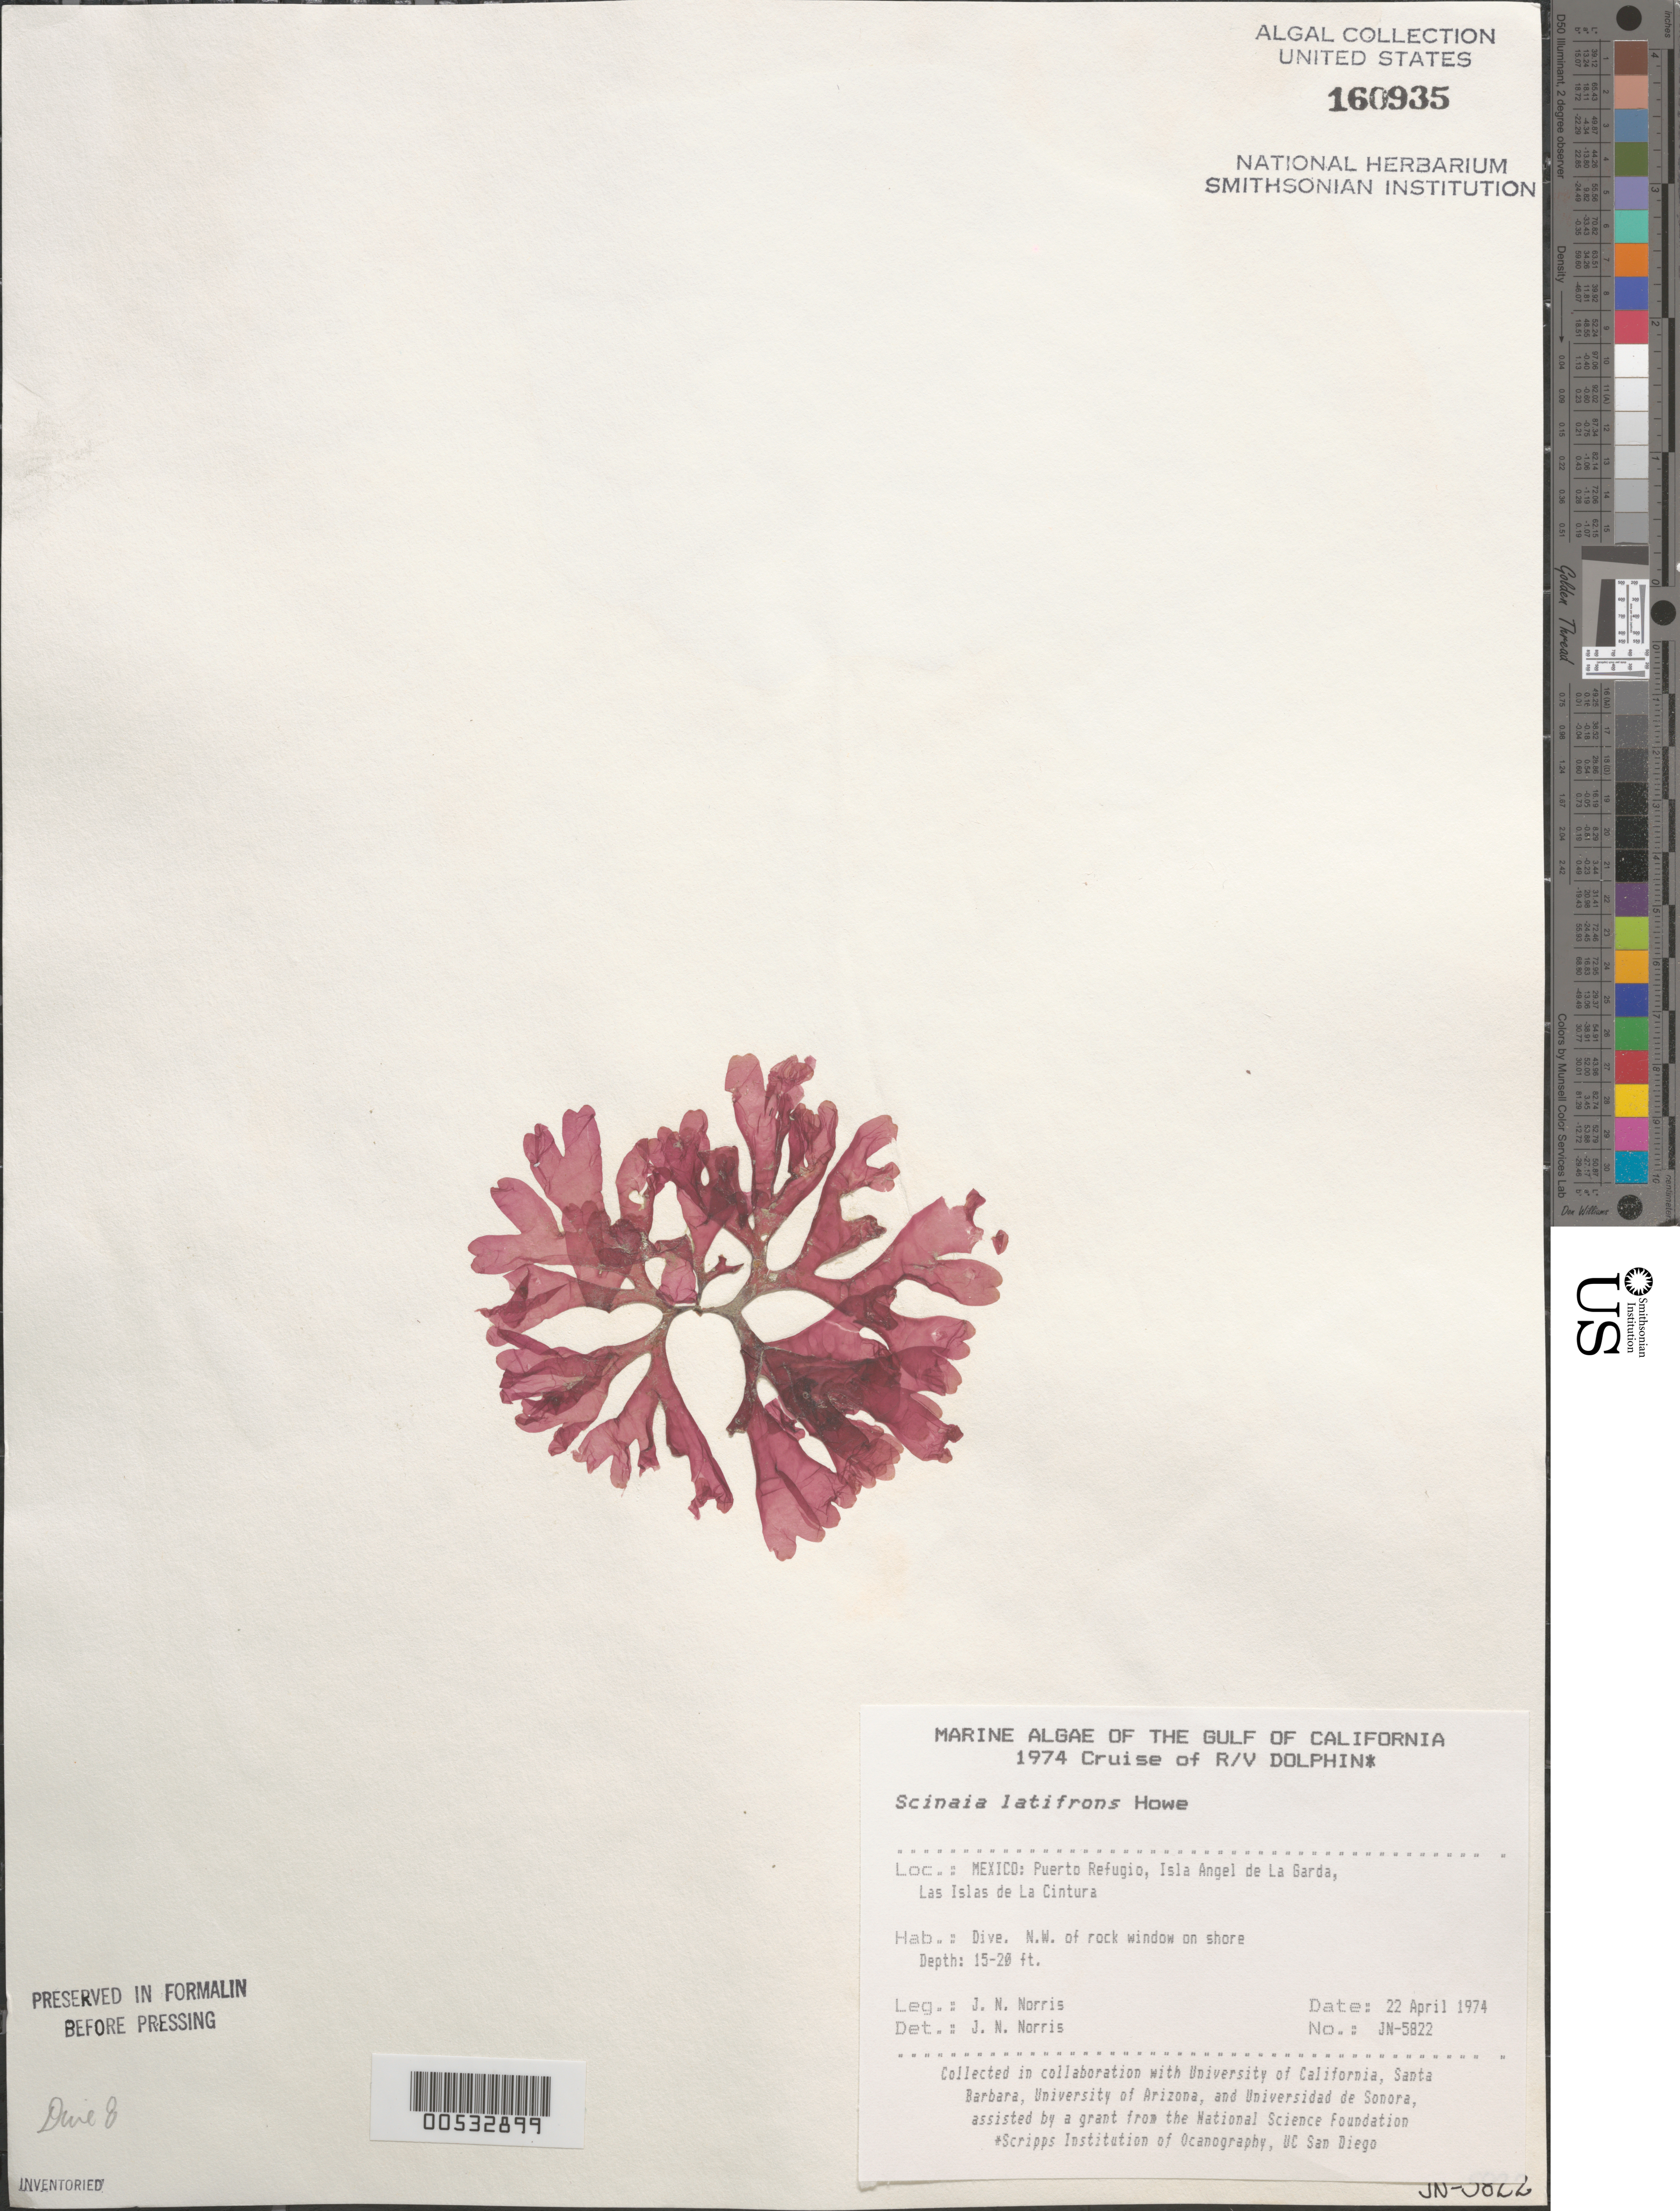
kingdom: Plantae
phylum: Rhodophyta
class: Florideophyceae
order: Nemaliales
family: Scinaiaceae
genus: Scinaia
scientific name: Scinaia latifrons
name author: M. Howe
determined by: Norris, James N.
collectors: J. N. Norris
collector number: JN-5822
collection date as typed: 22 Apr 1974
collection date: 1974-04-22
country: Mexico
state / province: Baja California Norte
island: Isla Angel de la Guarda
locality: Puerto Refugio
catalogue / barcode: US 160935